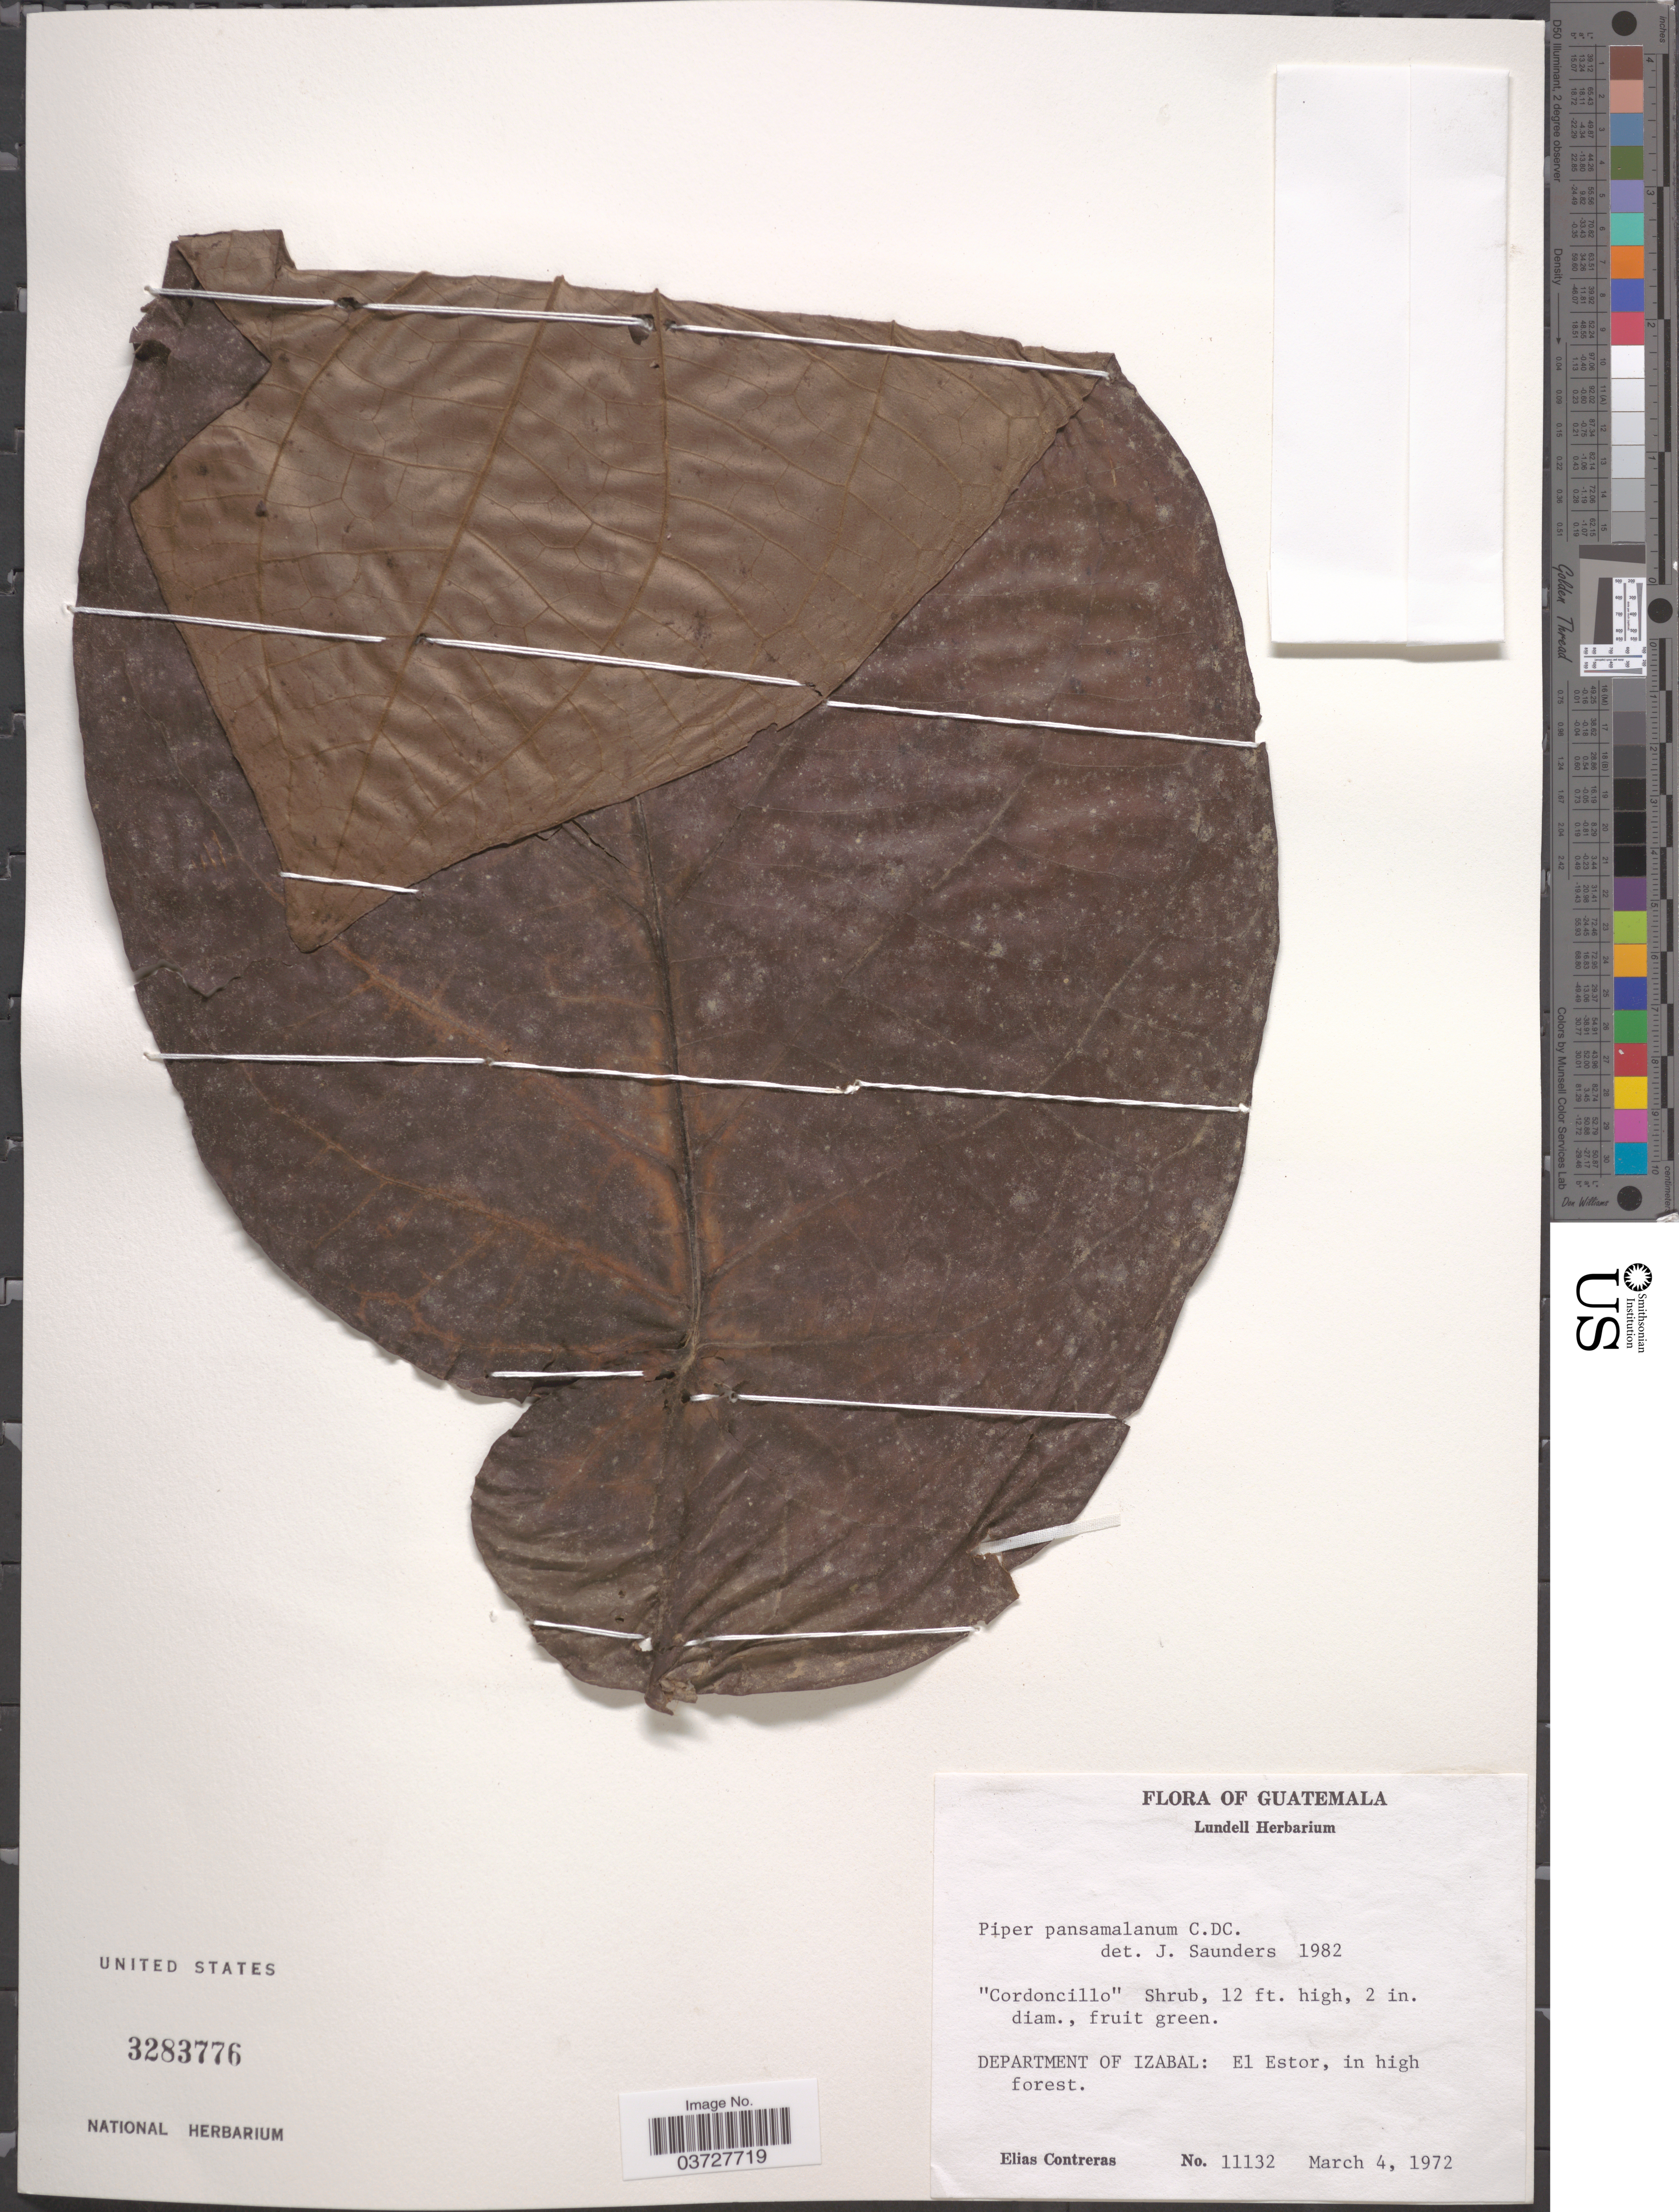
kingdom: Plantae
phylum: Tracheophyta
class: Magnoliopsida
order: Piperales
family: Piperaceae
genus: Piper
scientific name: Piper pansamalanum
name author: C. DC.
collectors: E. Contreras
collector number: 11132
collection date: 1972-03-04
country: Guatemala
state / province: Izabal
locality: Department of Izabal: El Estor, in high forest.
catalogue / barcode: US 3283776